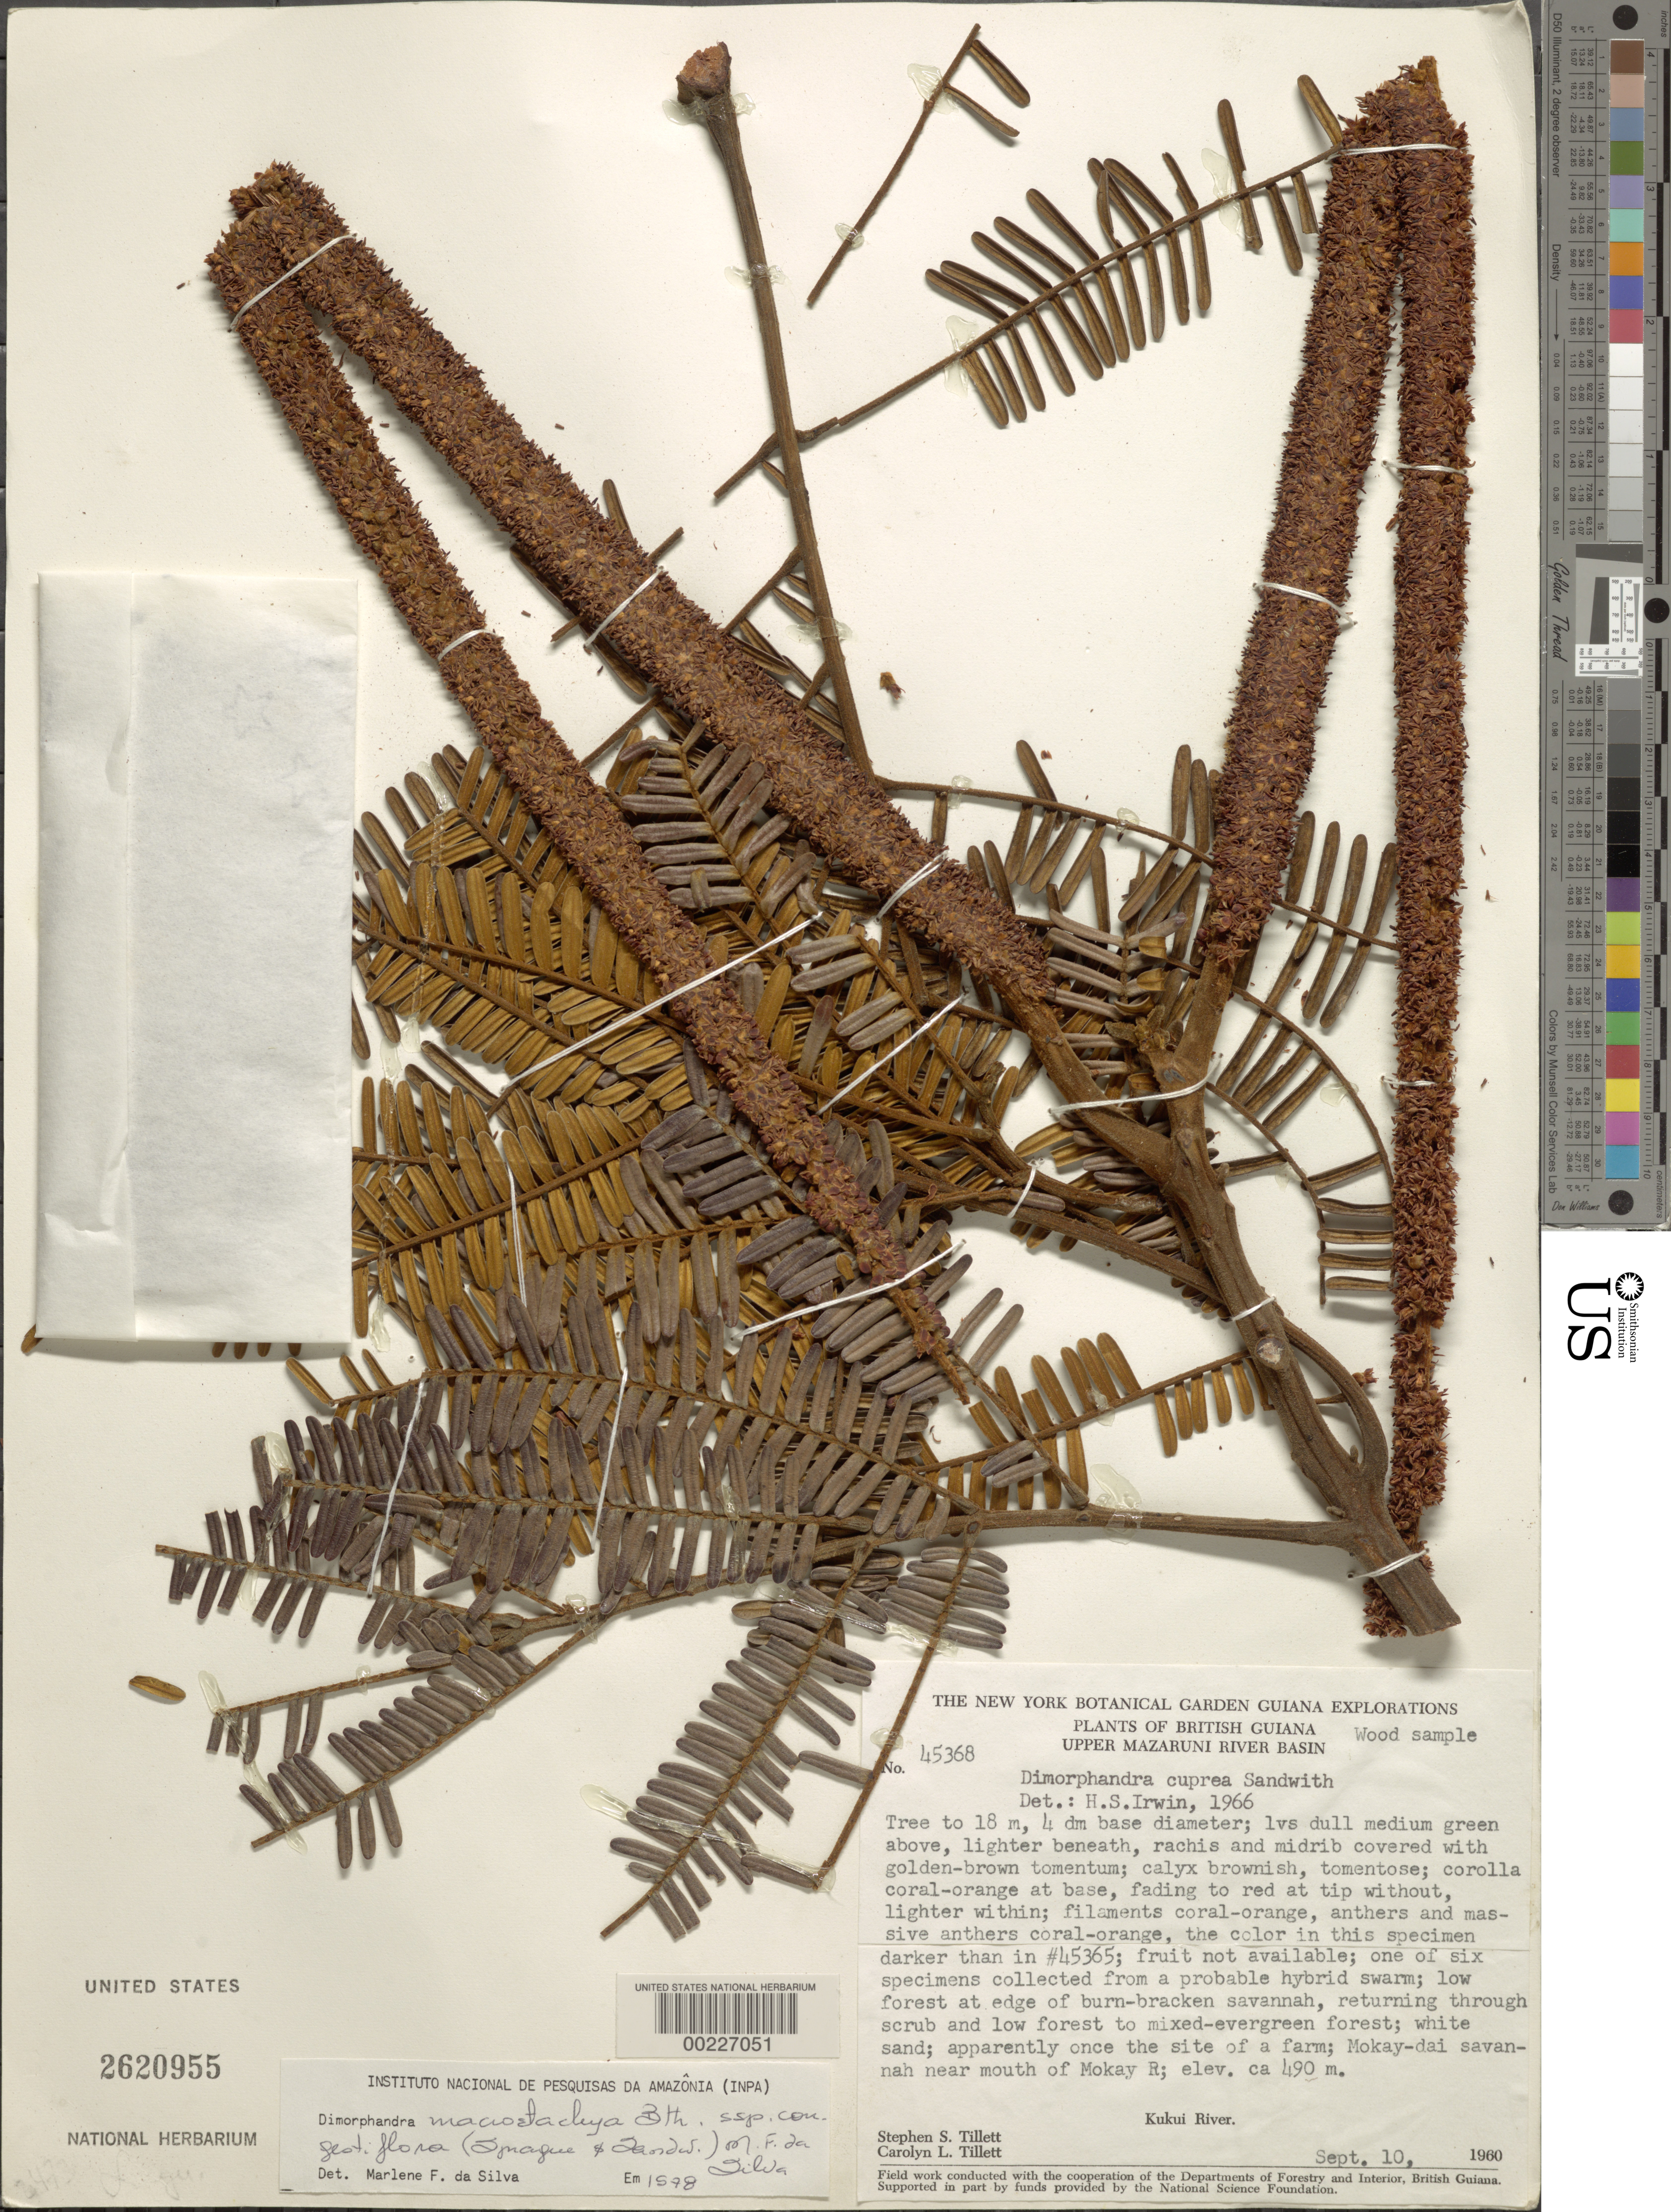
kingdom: Plantae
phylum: Tracheophyta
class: Magnoliopsida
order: Fabales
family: Fabaceae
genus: Dimorphandra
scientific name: Dimorphandra macrostachya subsp. congestiflora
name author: (Sprague & Sandwith) M.F. Silva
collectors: S. S. Tillett & C. L. Tillett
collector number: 45368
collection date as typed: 10 Sep 1960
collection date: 1960-09-10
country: Guyana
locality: Mokay-dai savanna near mouth of mokay river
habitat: Savanna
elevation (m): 490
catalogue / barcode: US 2620955